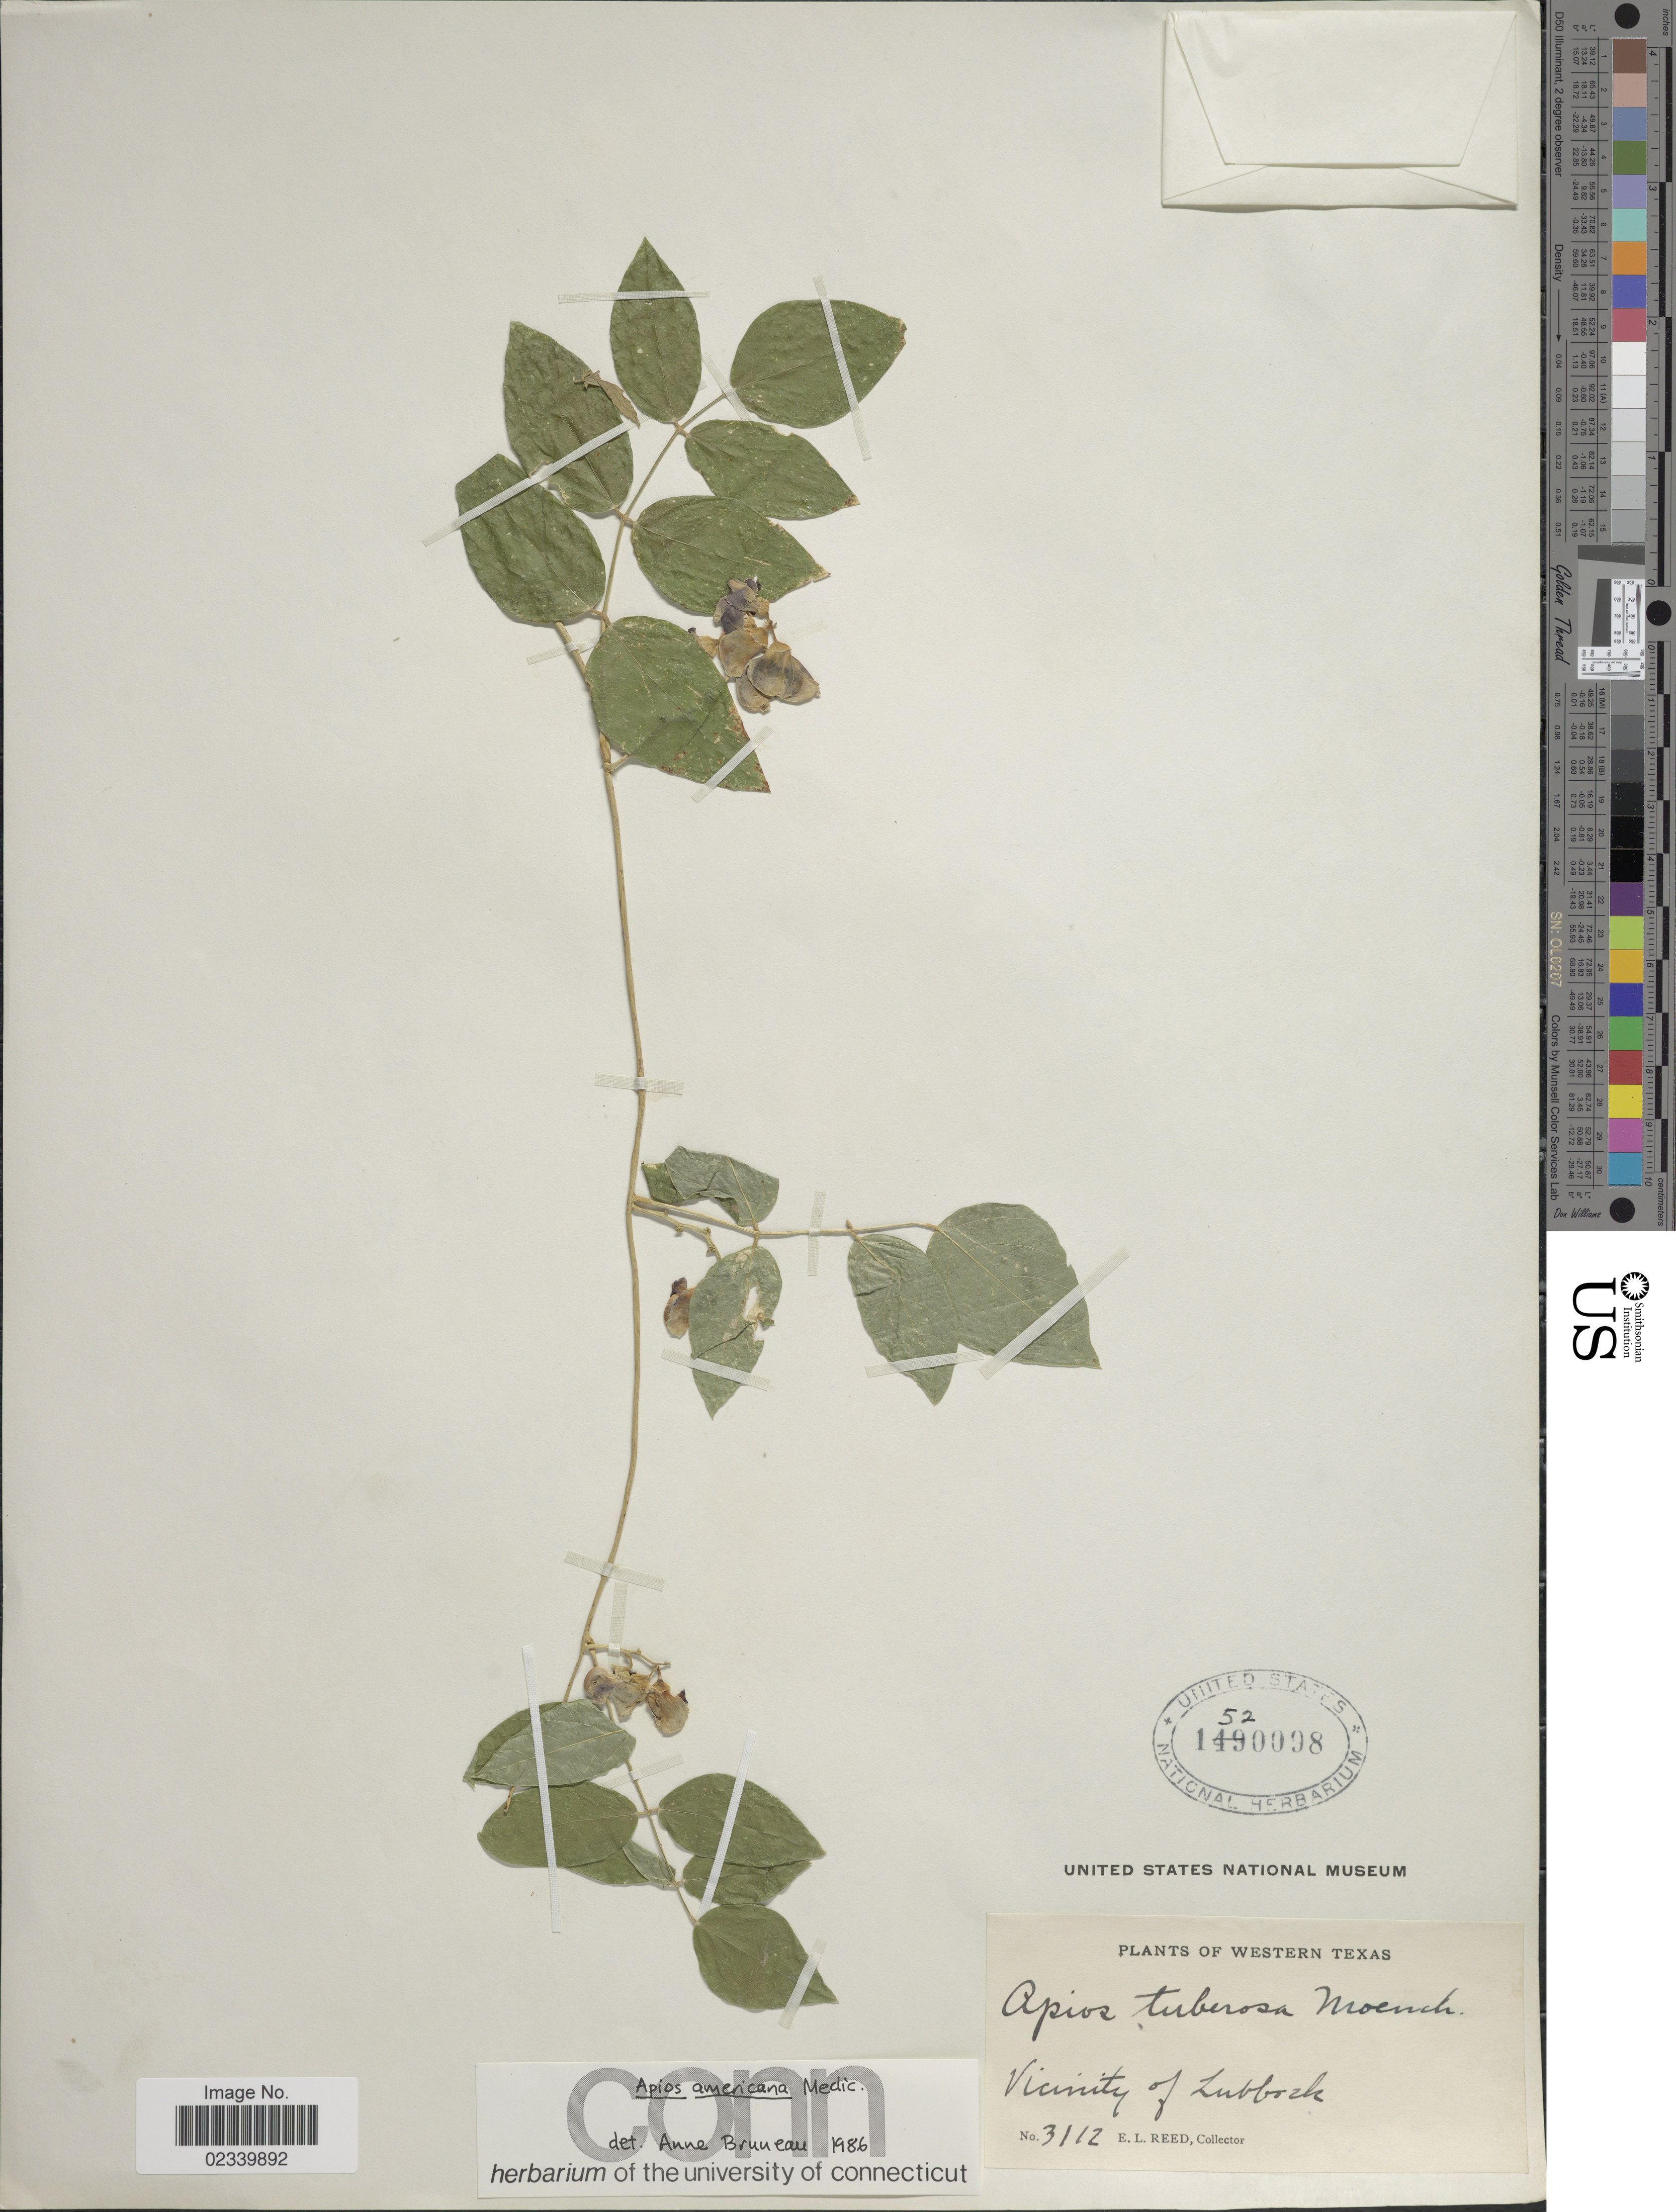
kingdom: Plantae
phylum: Tracheophyta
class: Magnoliopsida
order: Fabales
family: Fabaceae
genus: Apios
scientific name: Apios americana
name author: Medik.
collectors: E. Reed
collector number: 3112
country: United States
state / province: Texas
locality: Western Texas, Vicinity of Lubbock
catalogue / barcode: US 1520098